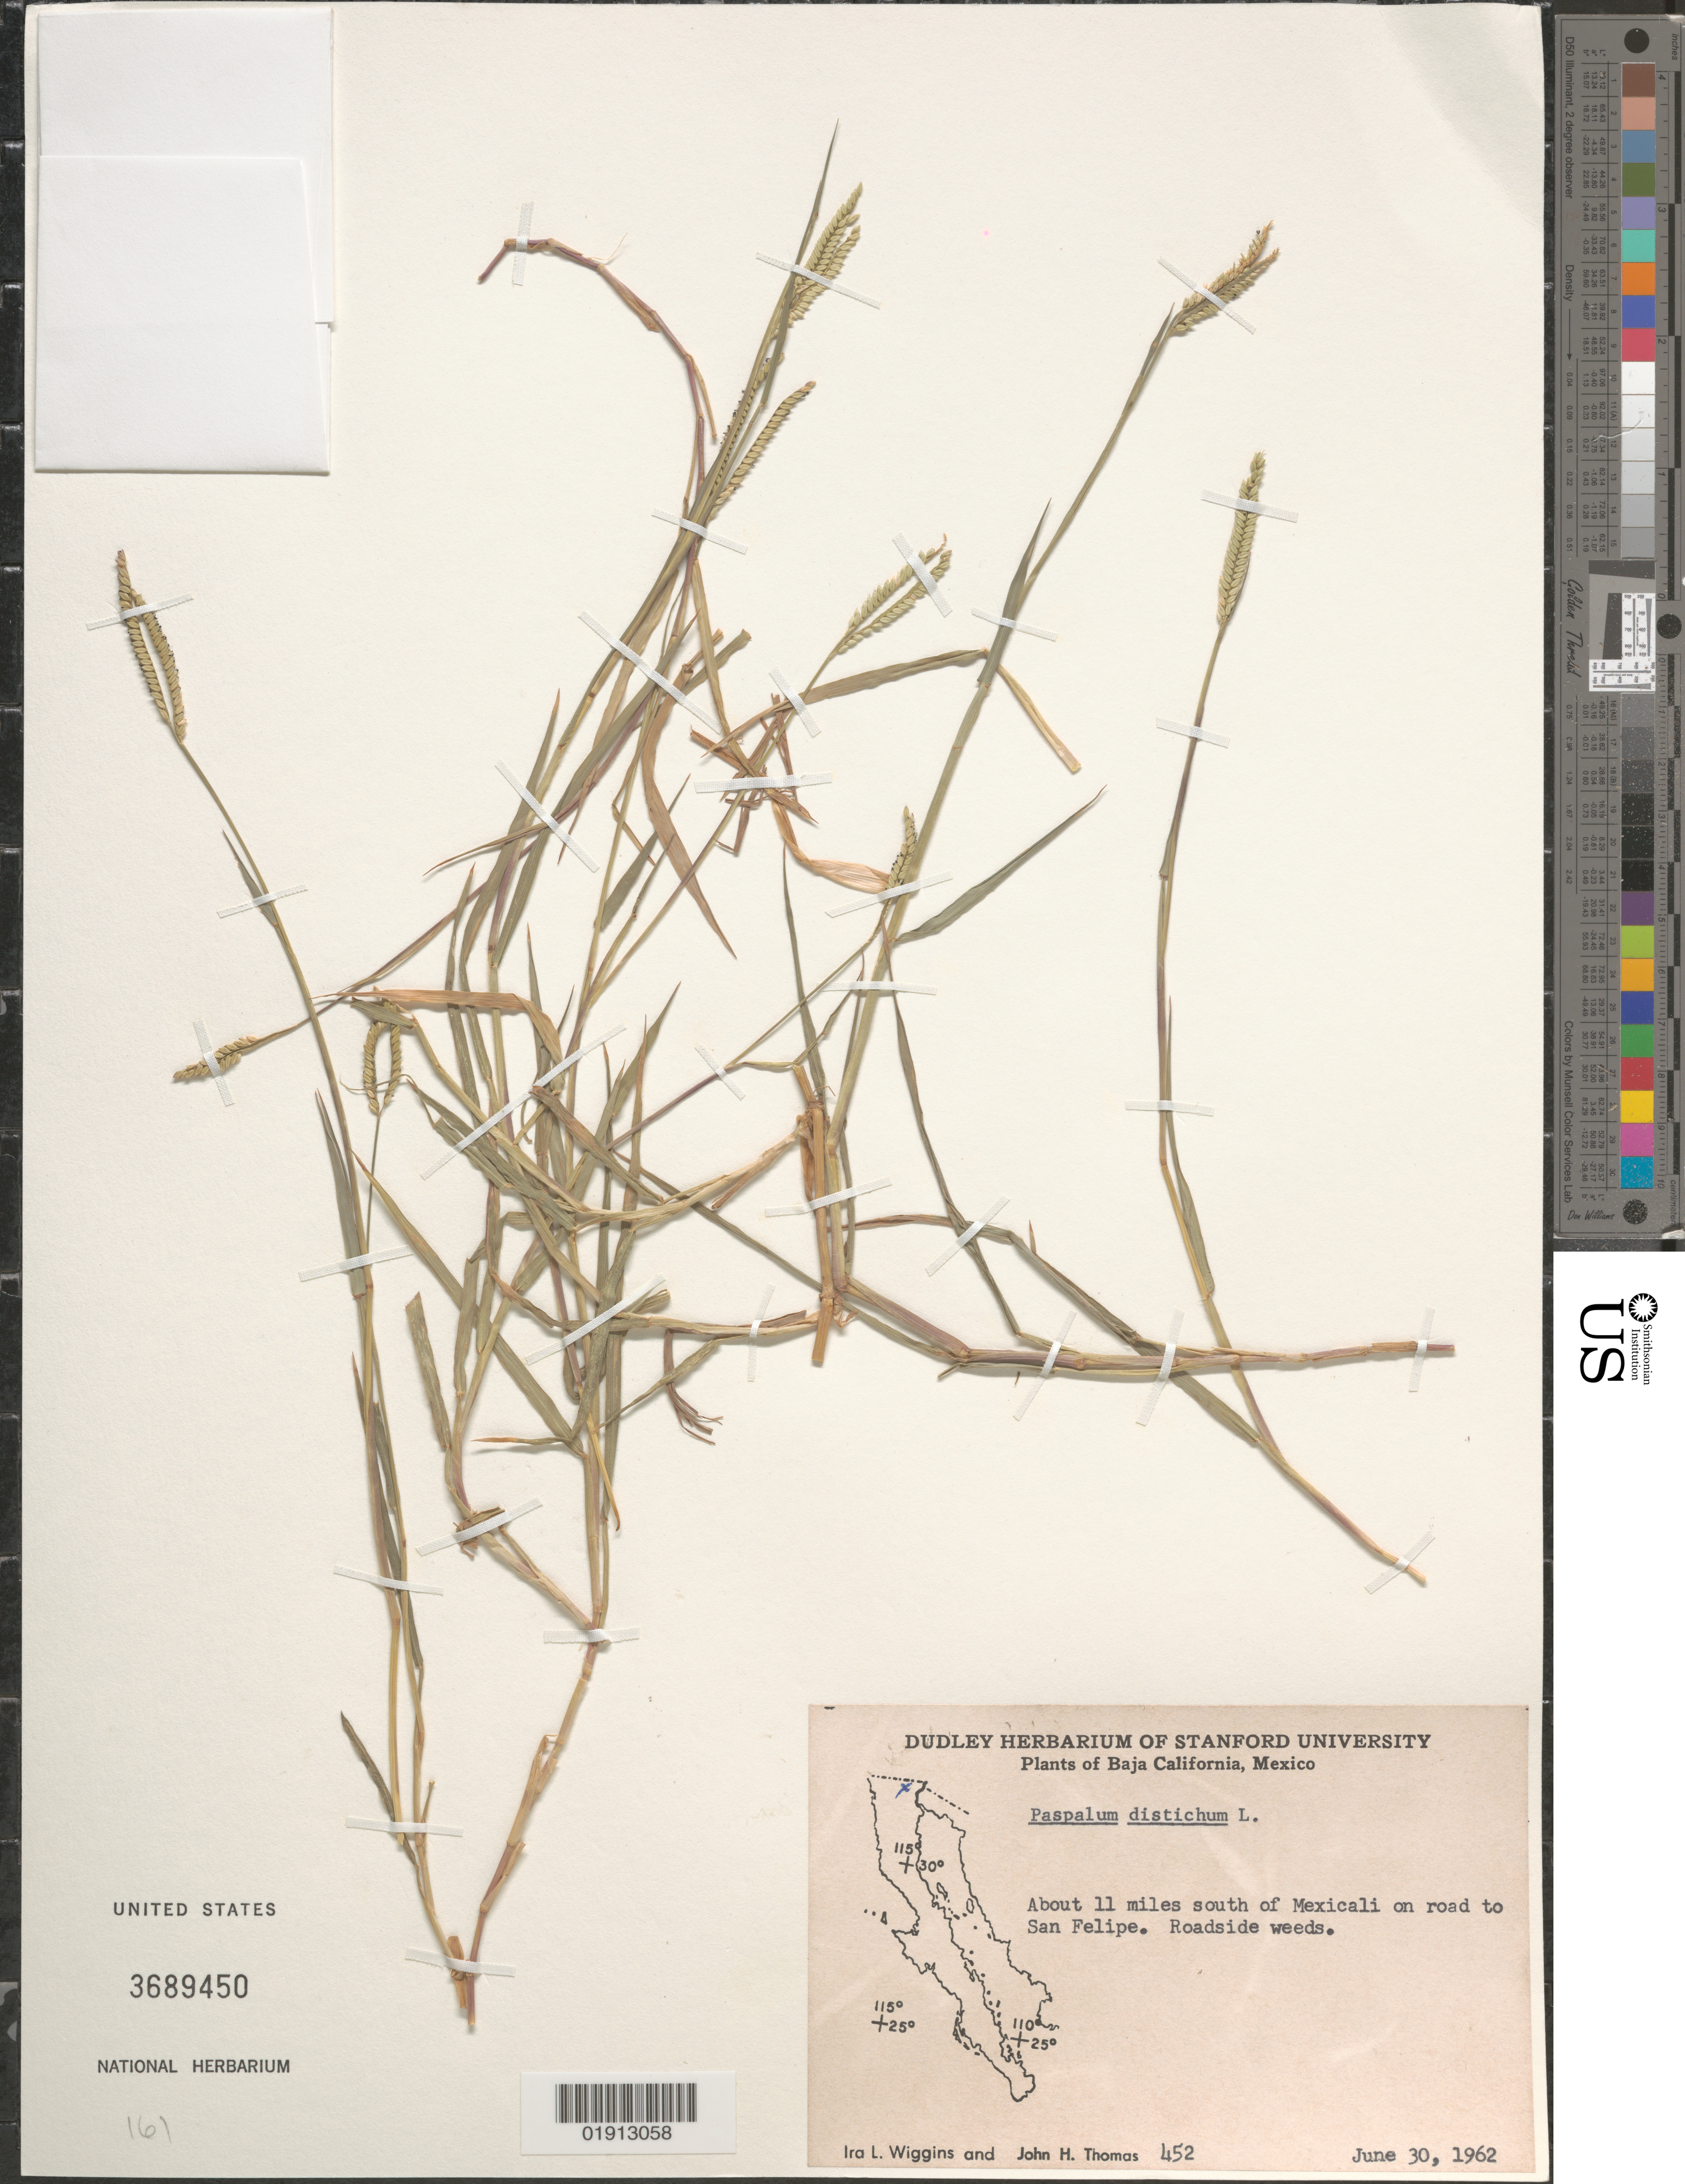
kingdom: Plantae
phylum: Tracheophyta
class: Liliopsida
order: Poales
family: Poaceae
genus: Paspalum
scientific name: Paspalum distichum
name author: L.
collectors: I. L. Wiggins & J. H. Thomas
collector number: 452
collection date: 1962-06-30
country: Mexico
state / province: Baja California Norte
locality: About 11 miles south of Mexicali on road to San Felipe.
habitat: Roadside weeds.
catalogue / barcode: US 3689450